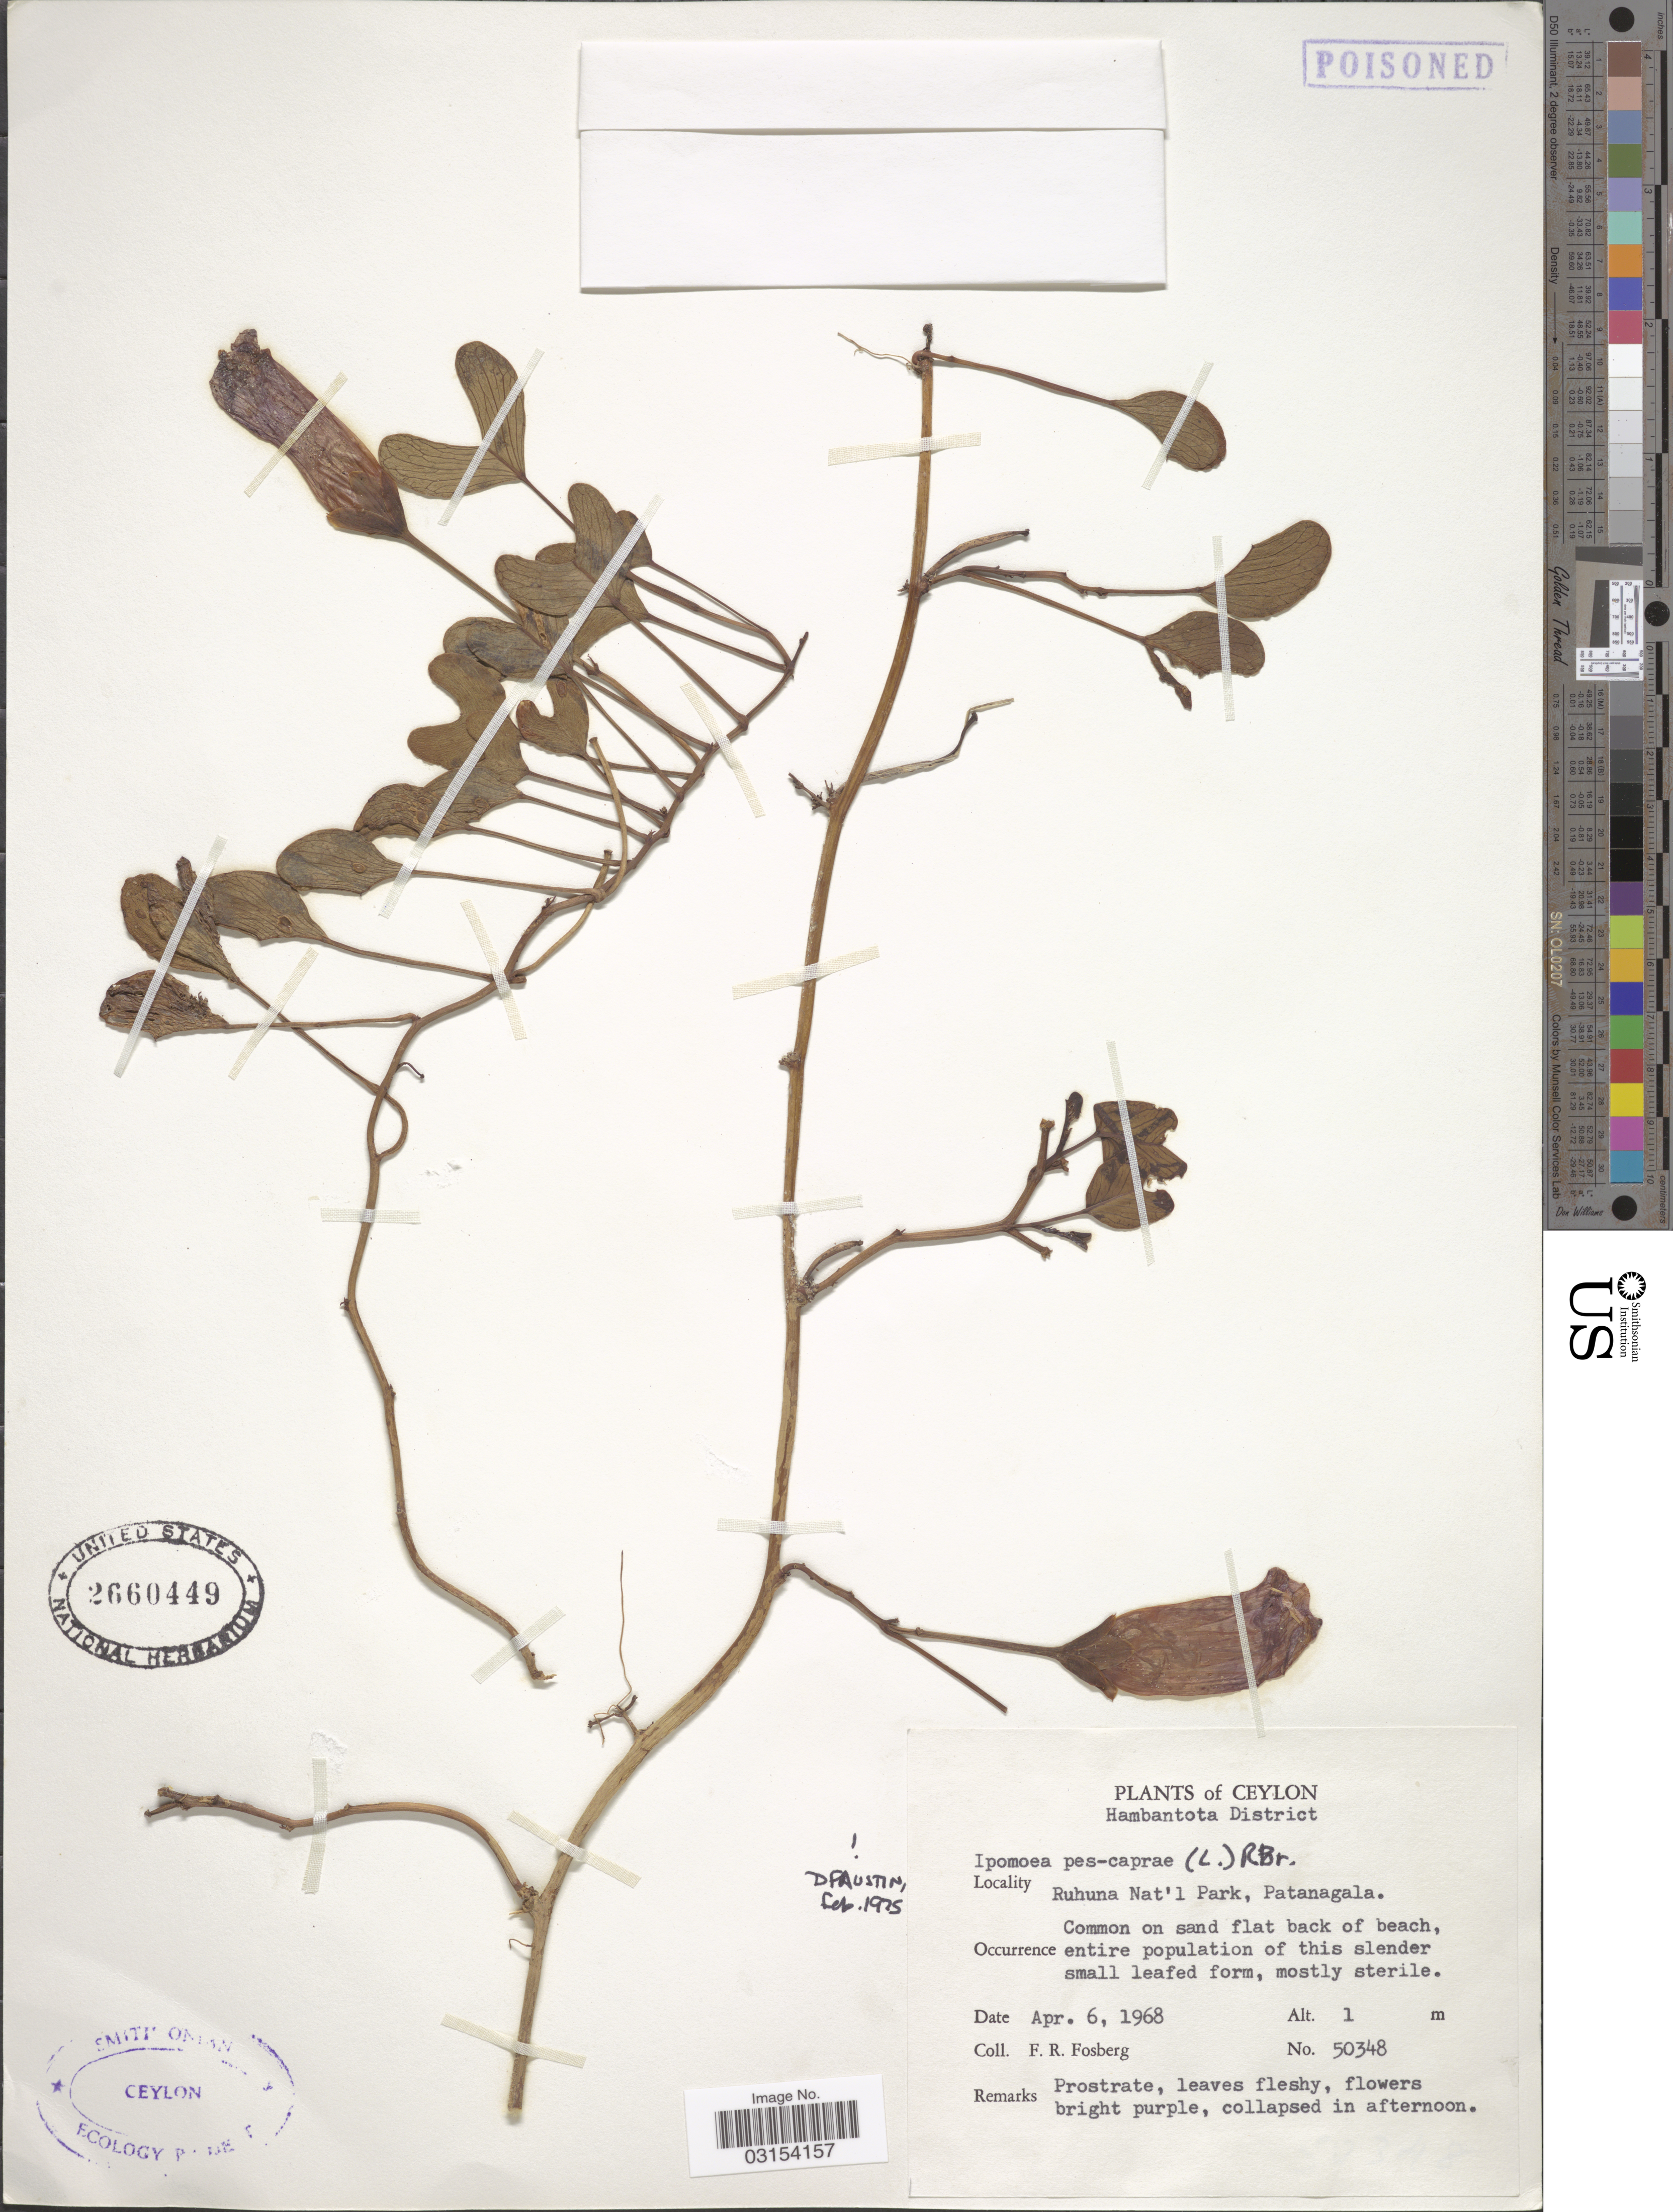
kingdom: Plantae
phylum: Tracheophyta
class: Magnoliopsida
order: Solanales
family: Convolvulaceae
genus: Ipomoea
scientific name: Ipomoea pes-caprae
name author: (L.) R. Br.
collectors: F. R. Fosberg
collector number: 50348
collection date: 1968-04-06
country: Sri Lanka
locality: Ceylon, Hambantota District, Ruhuna Nat'l Park, Patanagala.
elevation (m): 1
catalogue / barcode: US 2660449